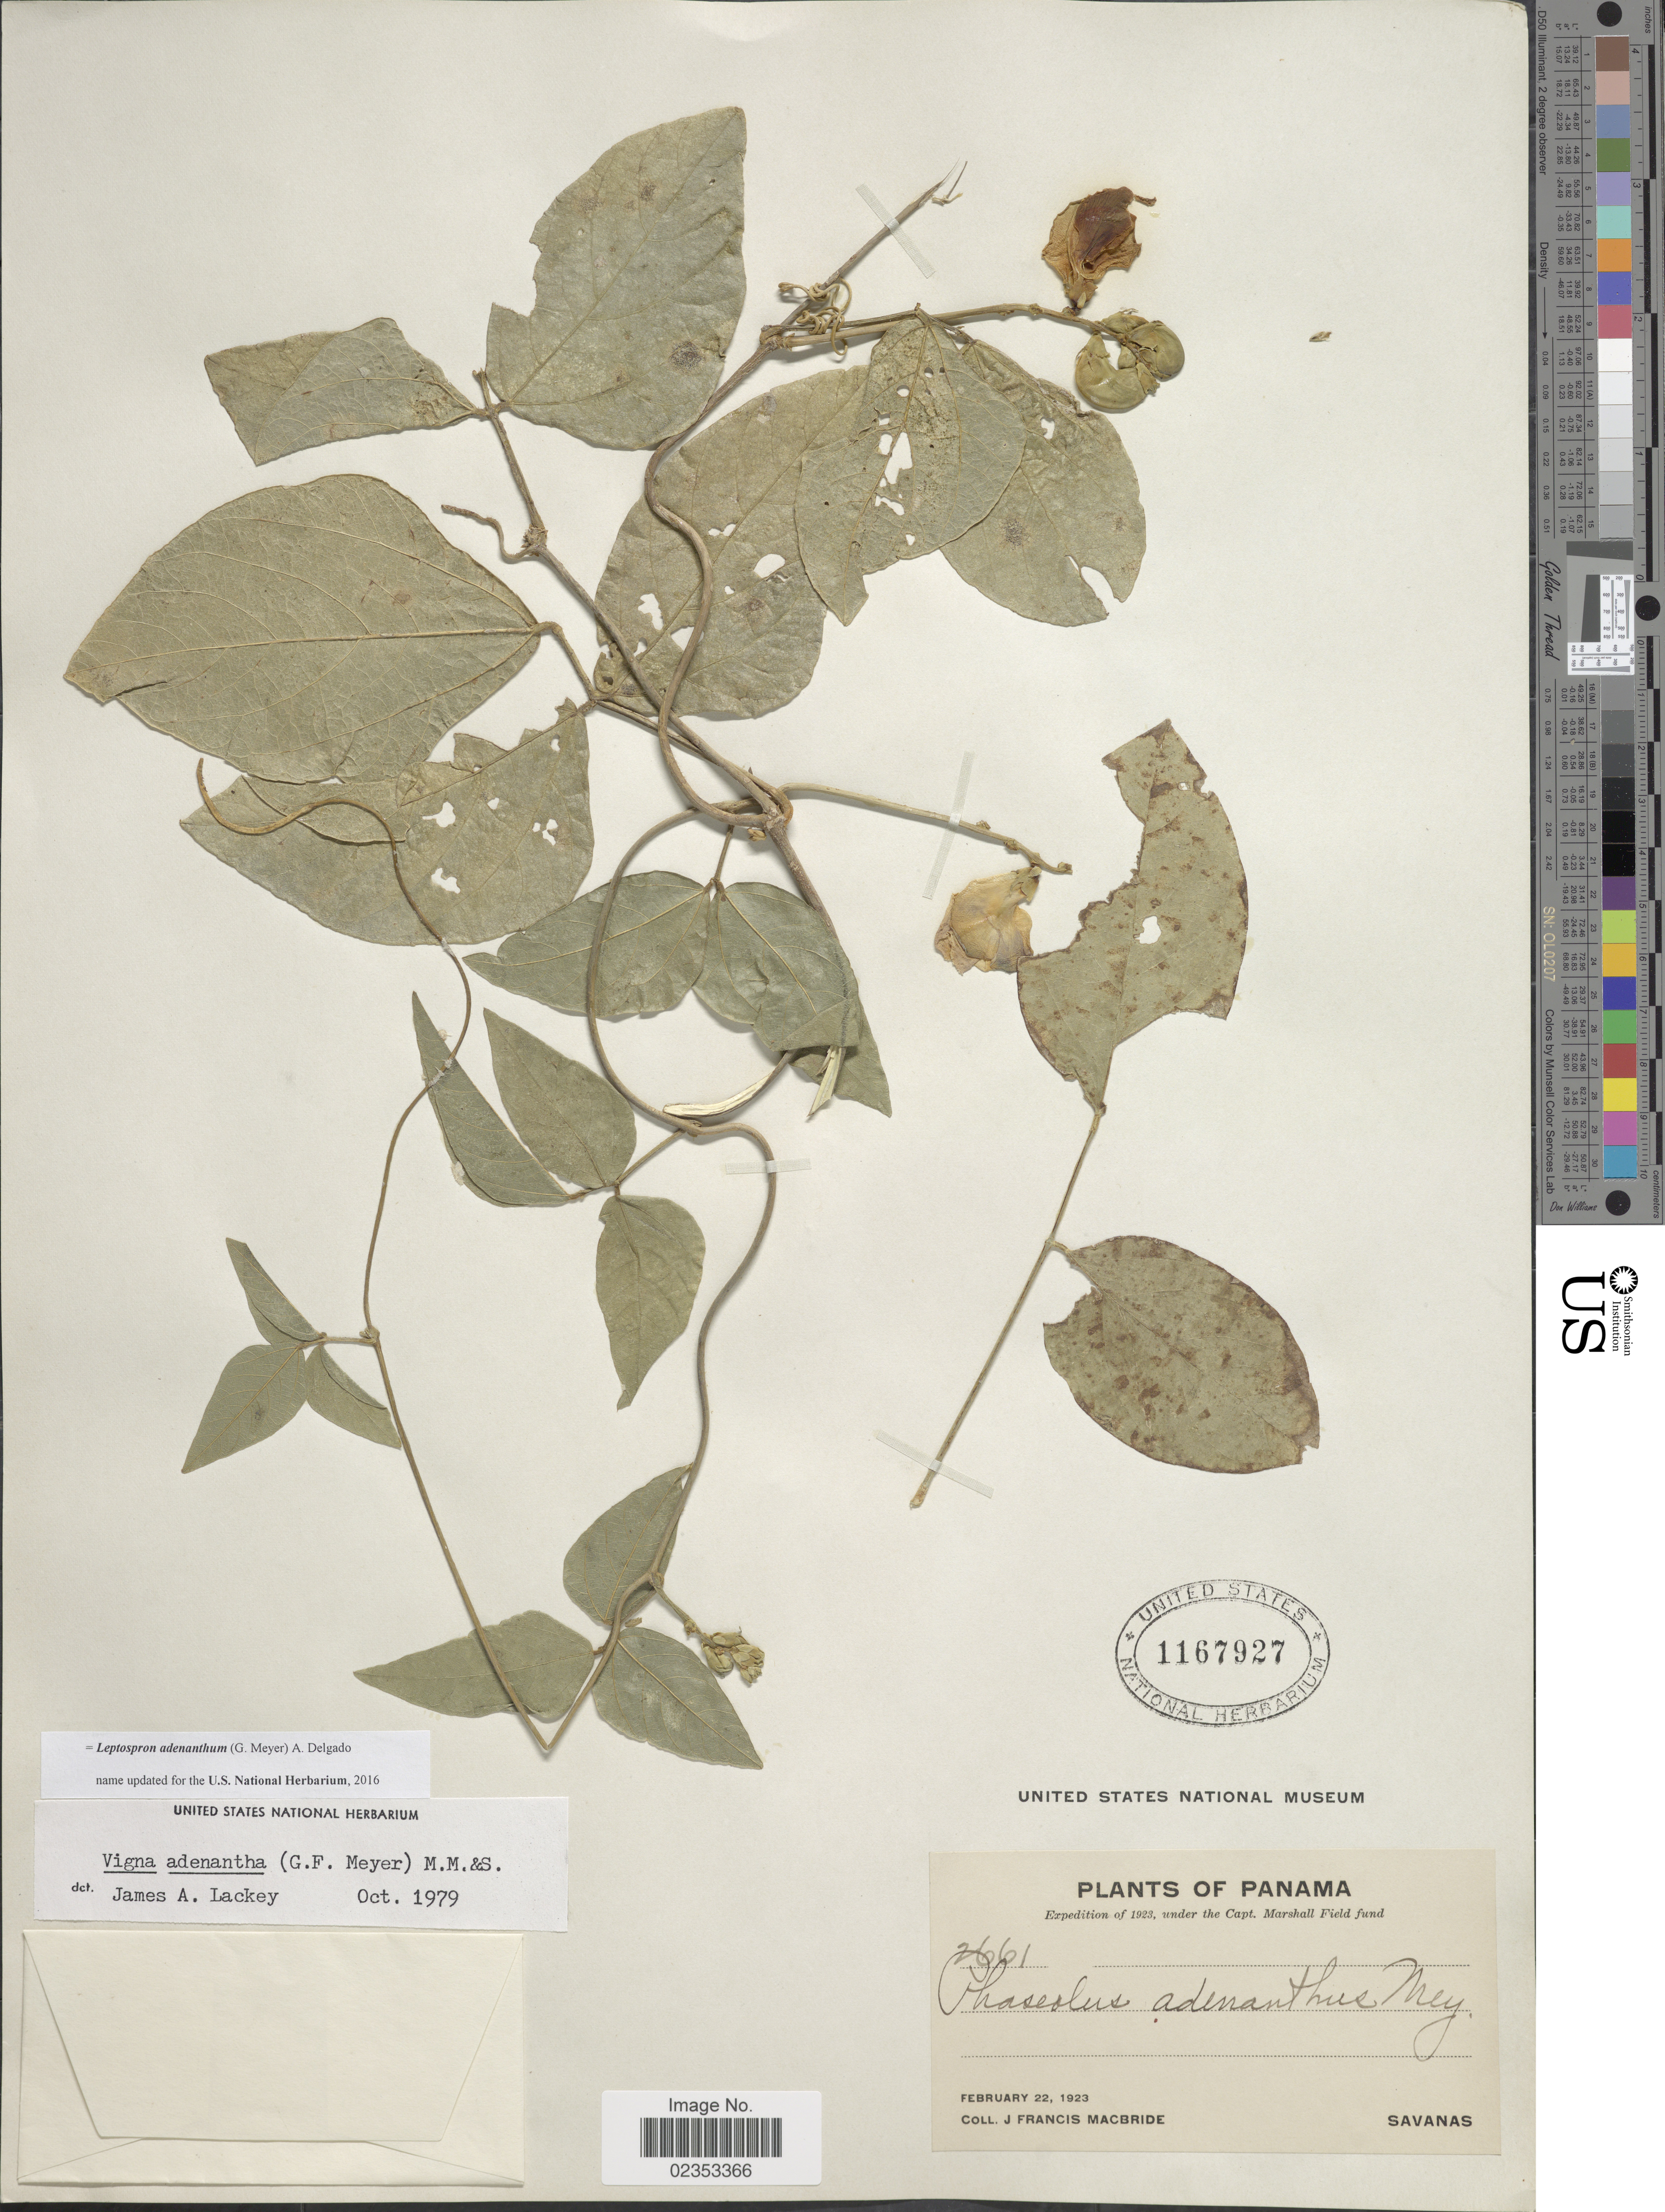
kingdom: Plantae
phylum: Tracheophyta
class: Magnoliopsida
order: Fabales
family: Fabaceae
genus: Leptospron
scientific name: Leptospron adenanthum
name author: (G. Mey.) A. Delgado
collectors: J. F. Macbride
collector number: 2661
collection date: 1923-02-22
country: Panama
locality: Savanas.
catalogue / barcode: US 1167927